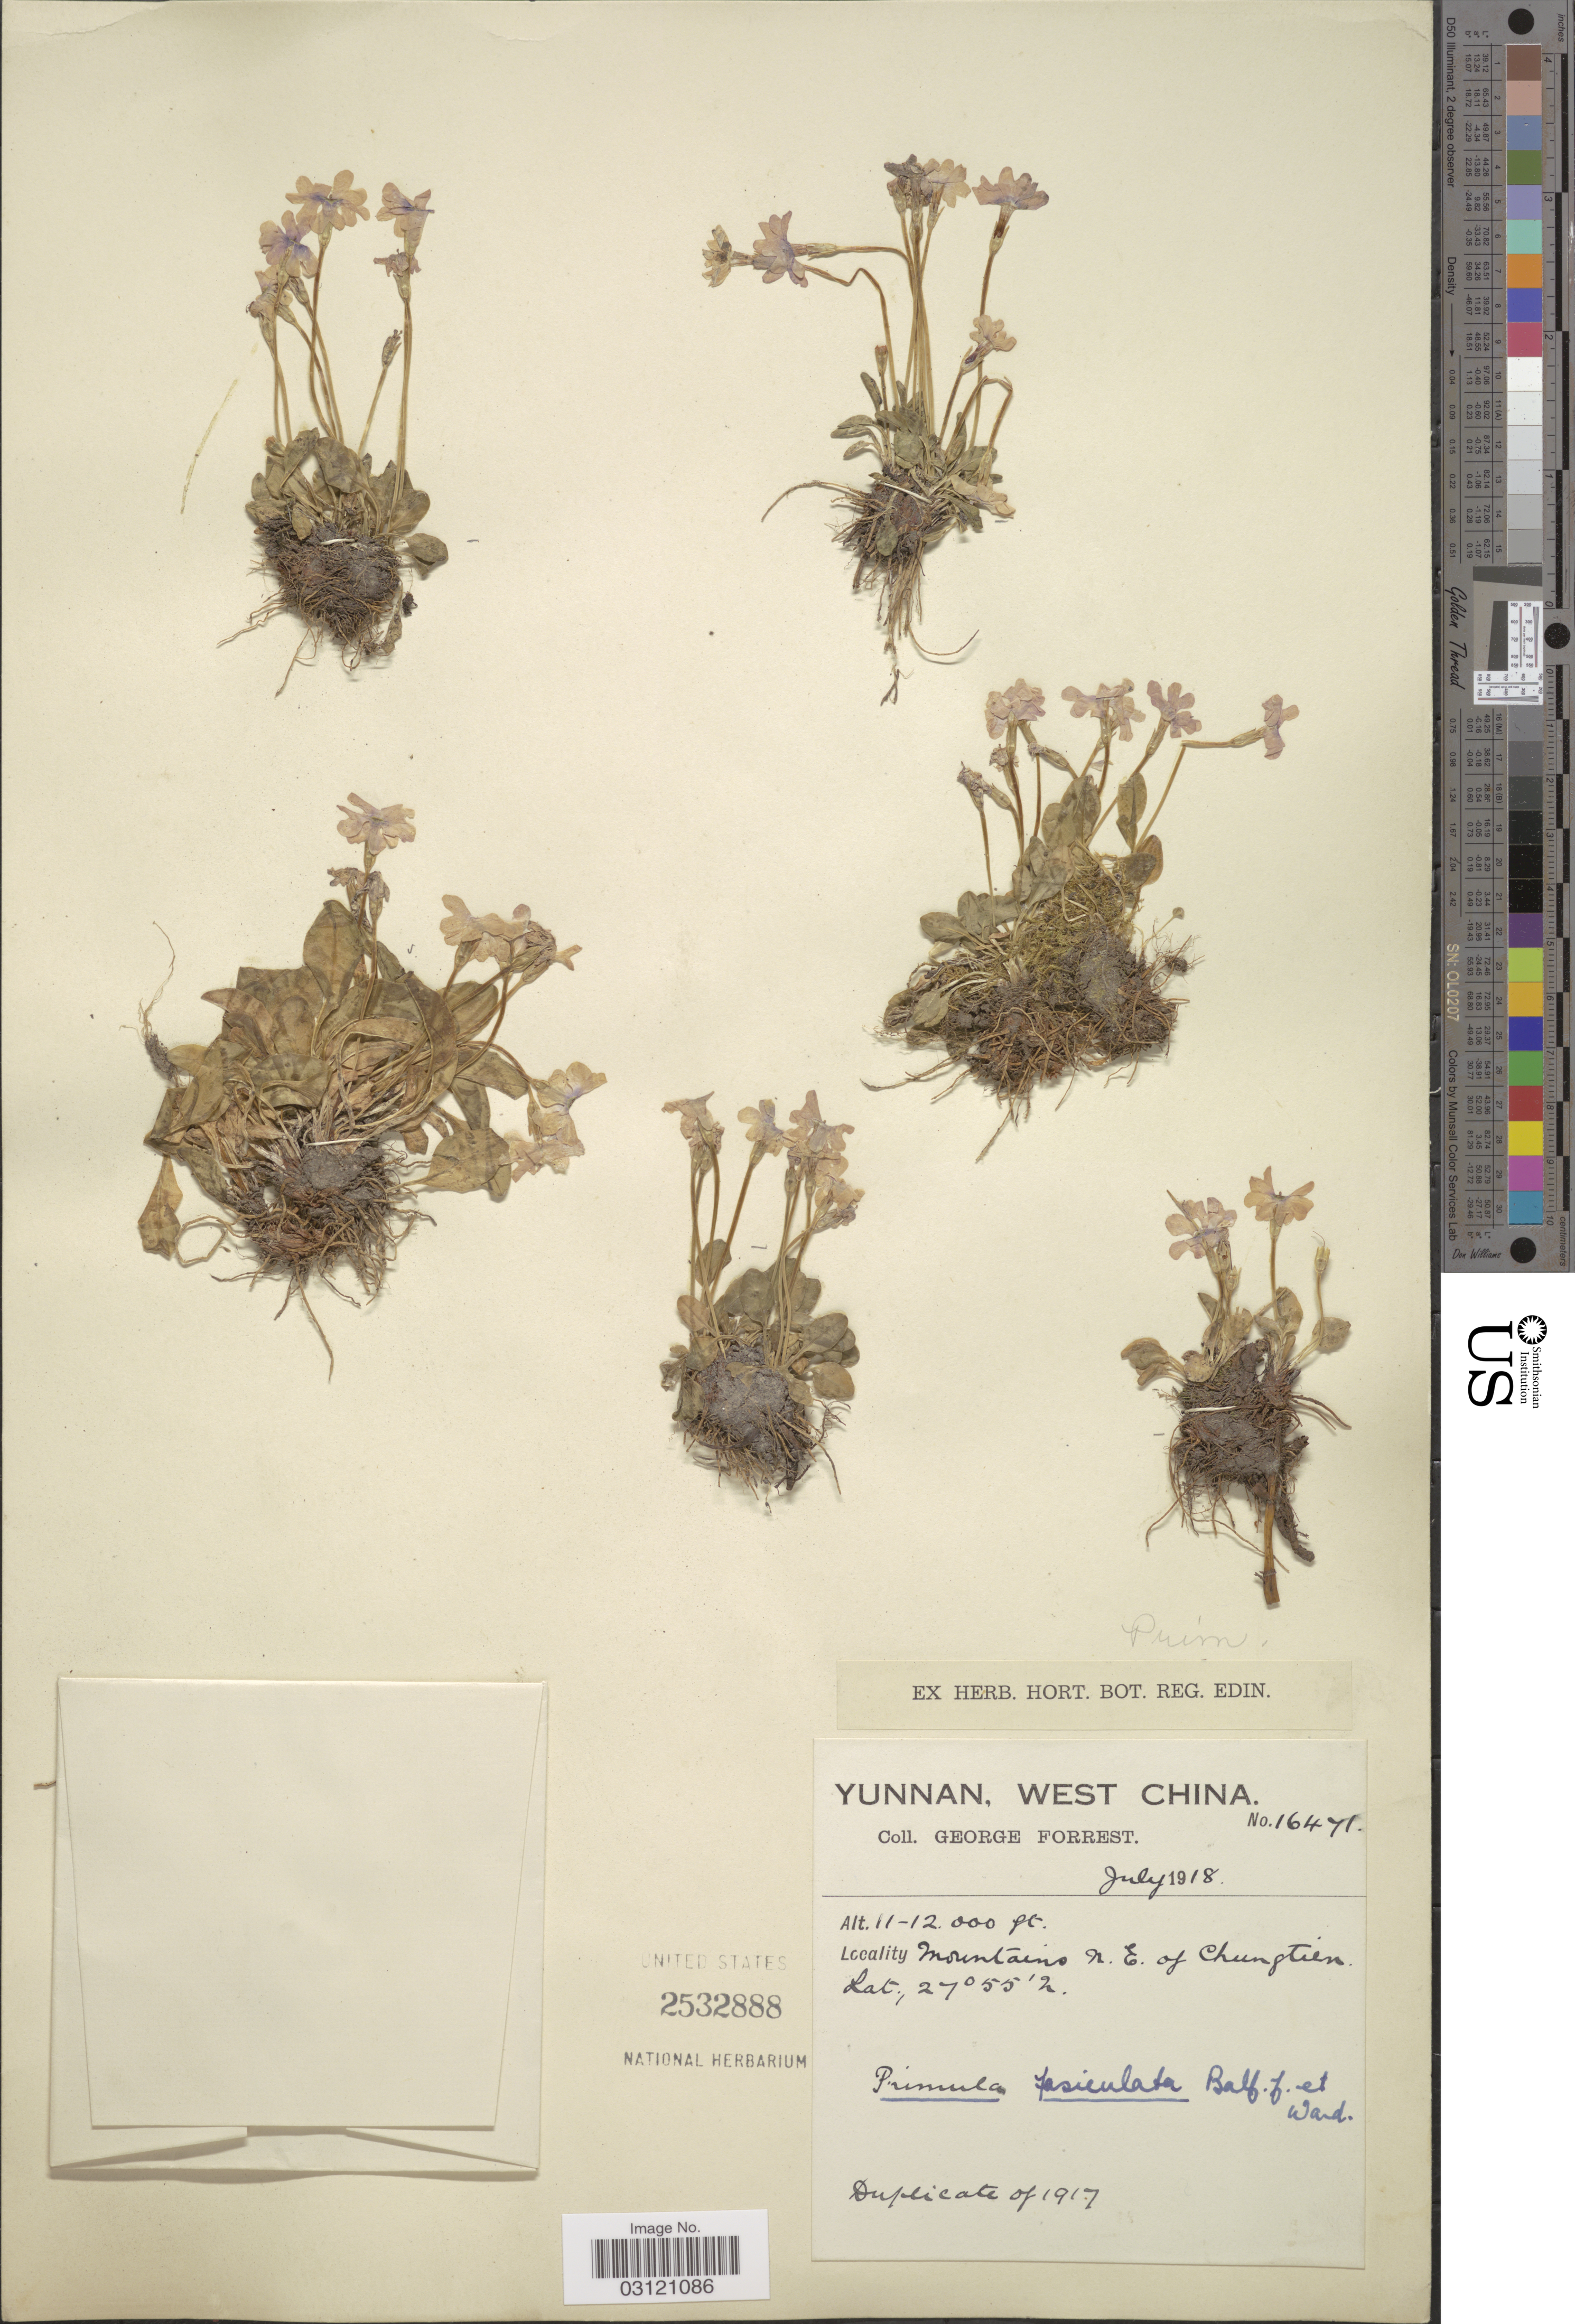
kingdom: Plantae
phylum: Tracheophyta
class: Magnoliopsida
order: Ericales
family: Primulaceae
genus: Primula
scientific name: Primula fasciculata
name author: Balf. f. & Kingdon-Ward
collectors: G. Forrest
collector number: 16471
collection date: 1918-07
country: China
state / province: Yunnan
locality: West China. Mountains N.E. of Chungtien.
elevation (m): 3353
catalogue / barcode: US 2532888